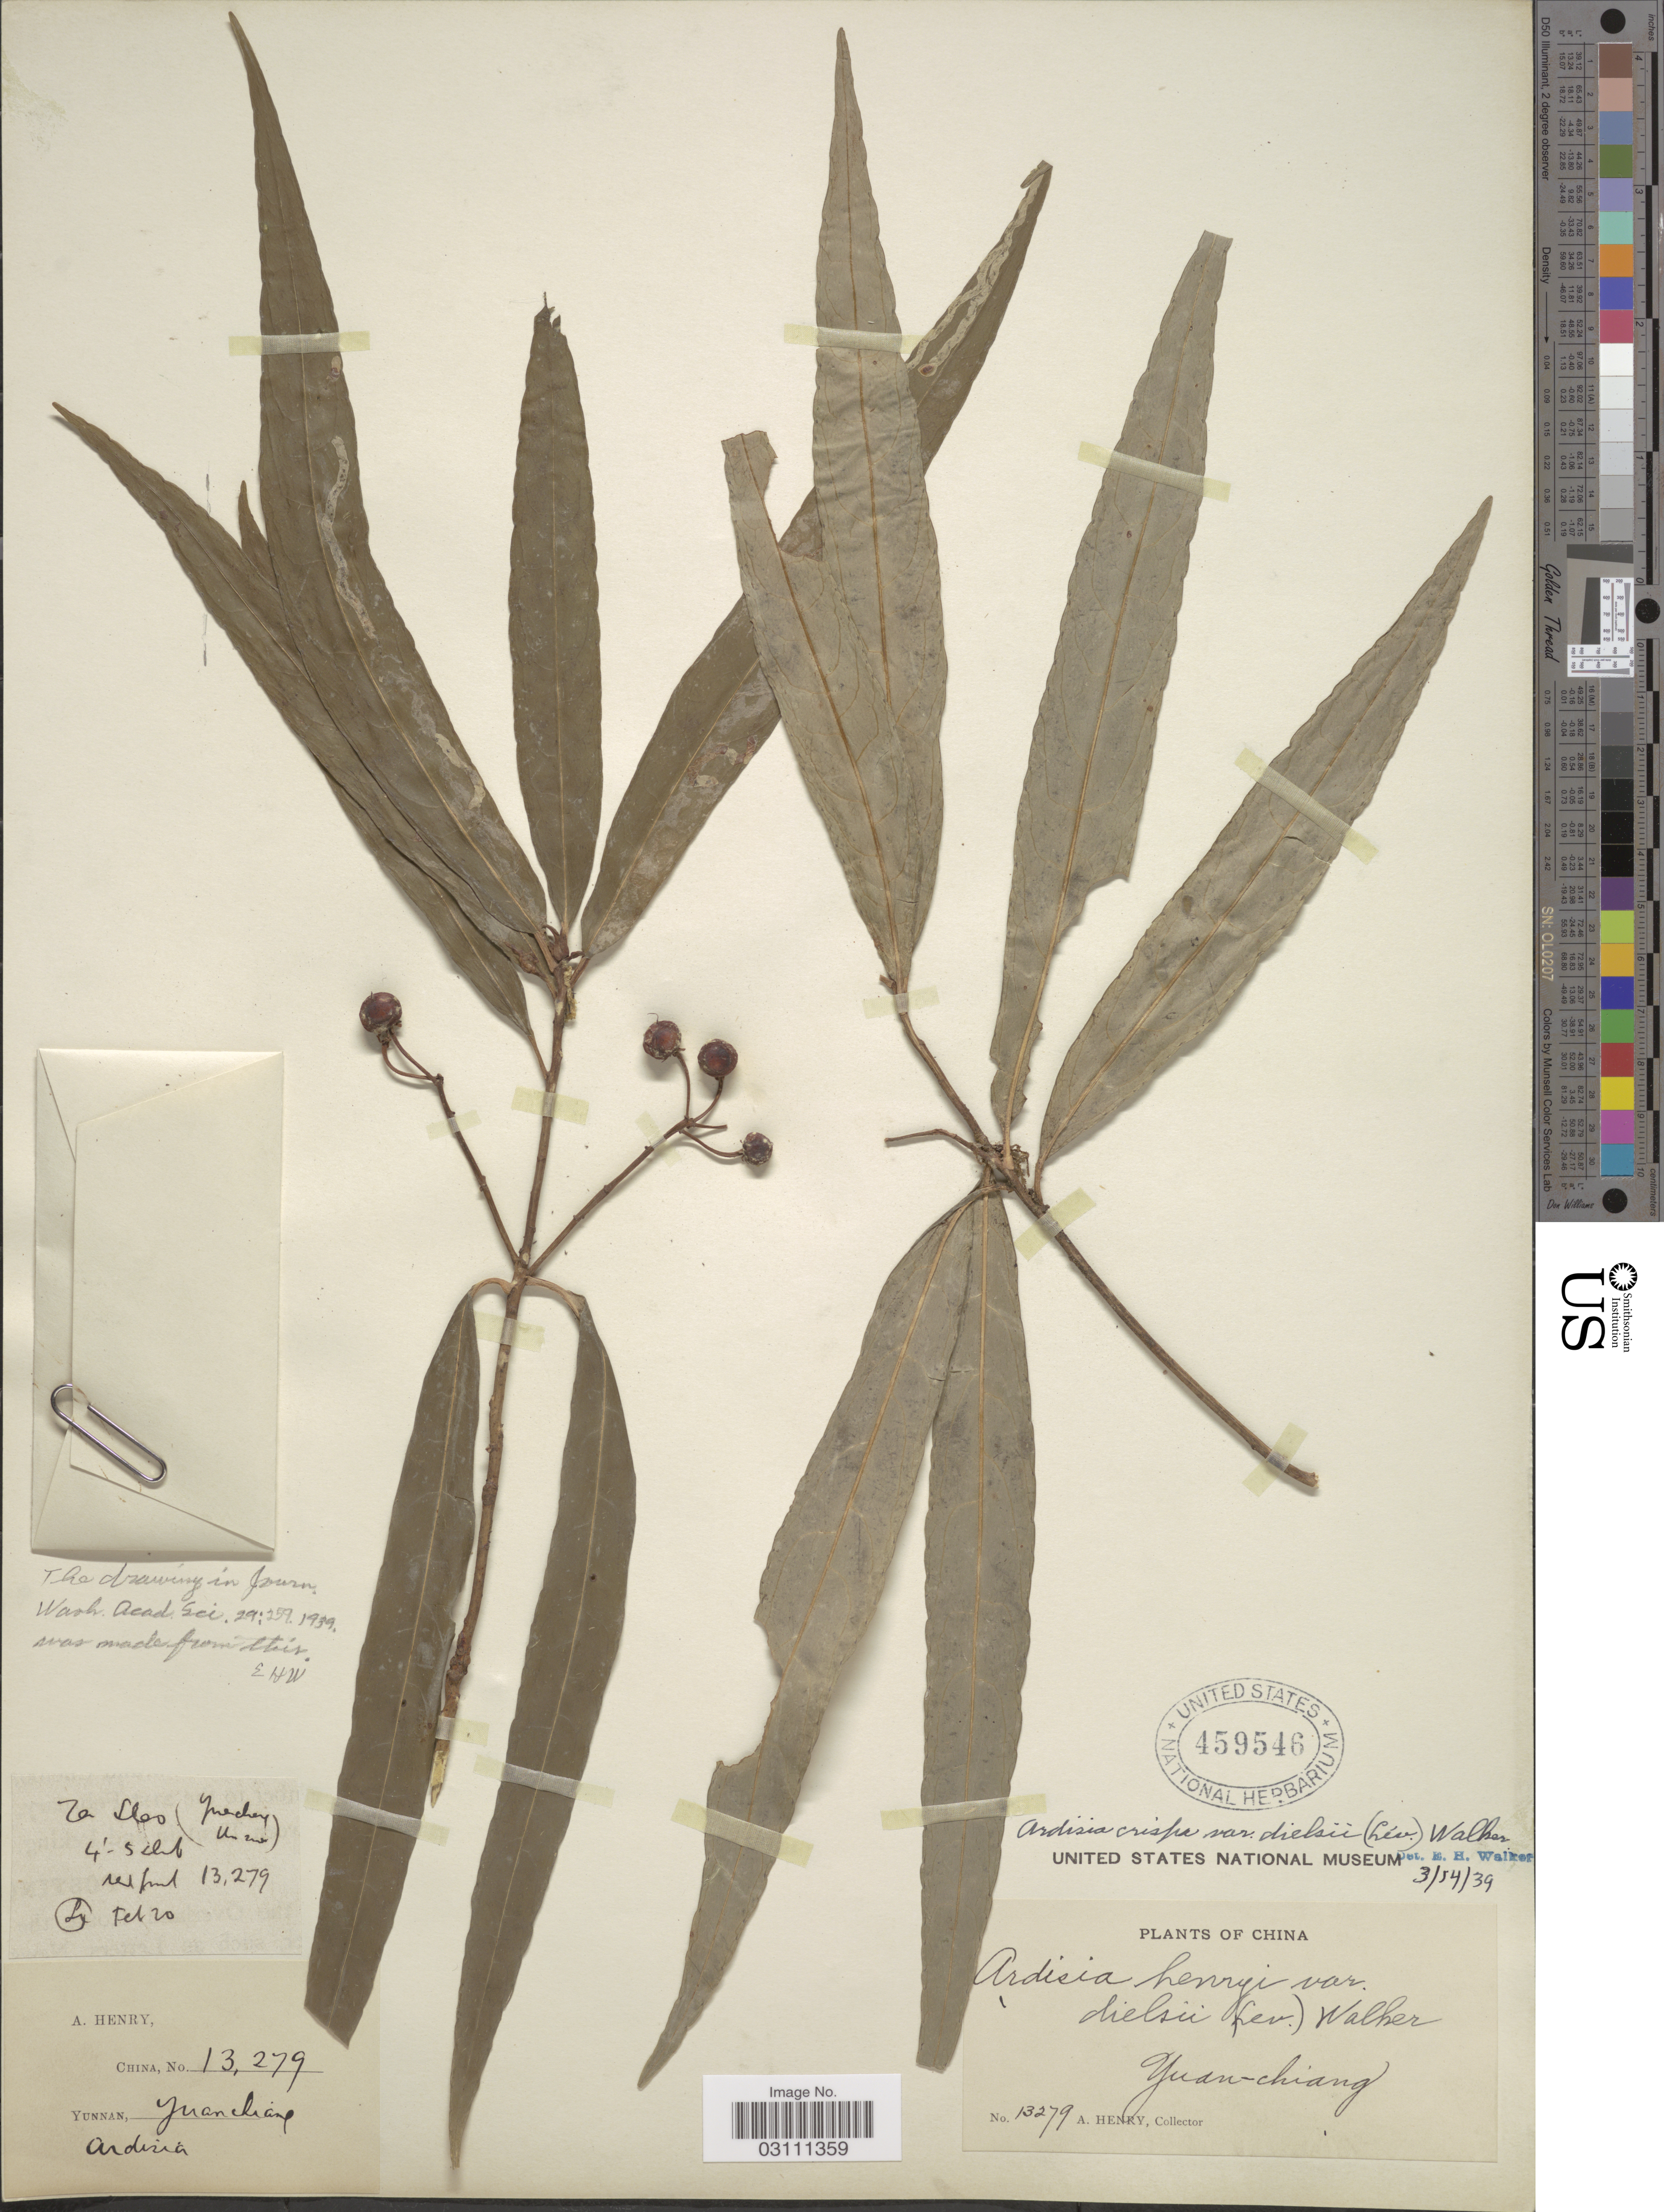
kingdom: Plantae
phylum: Tracheophyta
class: Magnoliopsida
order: Ericales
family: Primulaceae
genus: Ardisia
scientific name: Ardisia henryi var. dielsii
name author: (H. Lév.) E. Walker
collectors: A. Henry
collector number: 13279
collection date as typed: Transcribed d/m/y: /2/20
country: China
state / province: Yunnan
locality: Yuan-chiang.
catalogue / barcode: US 459546